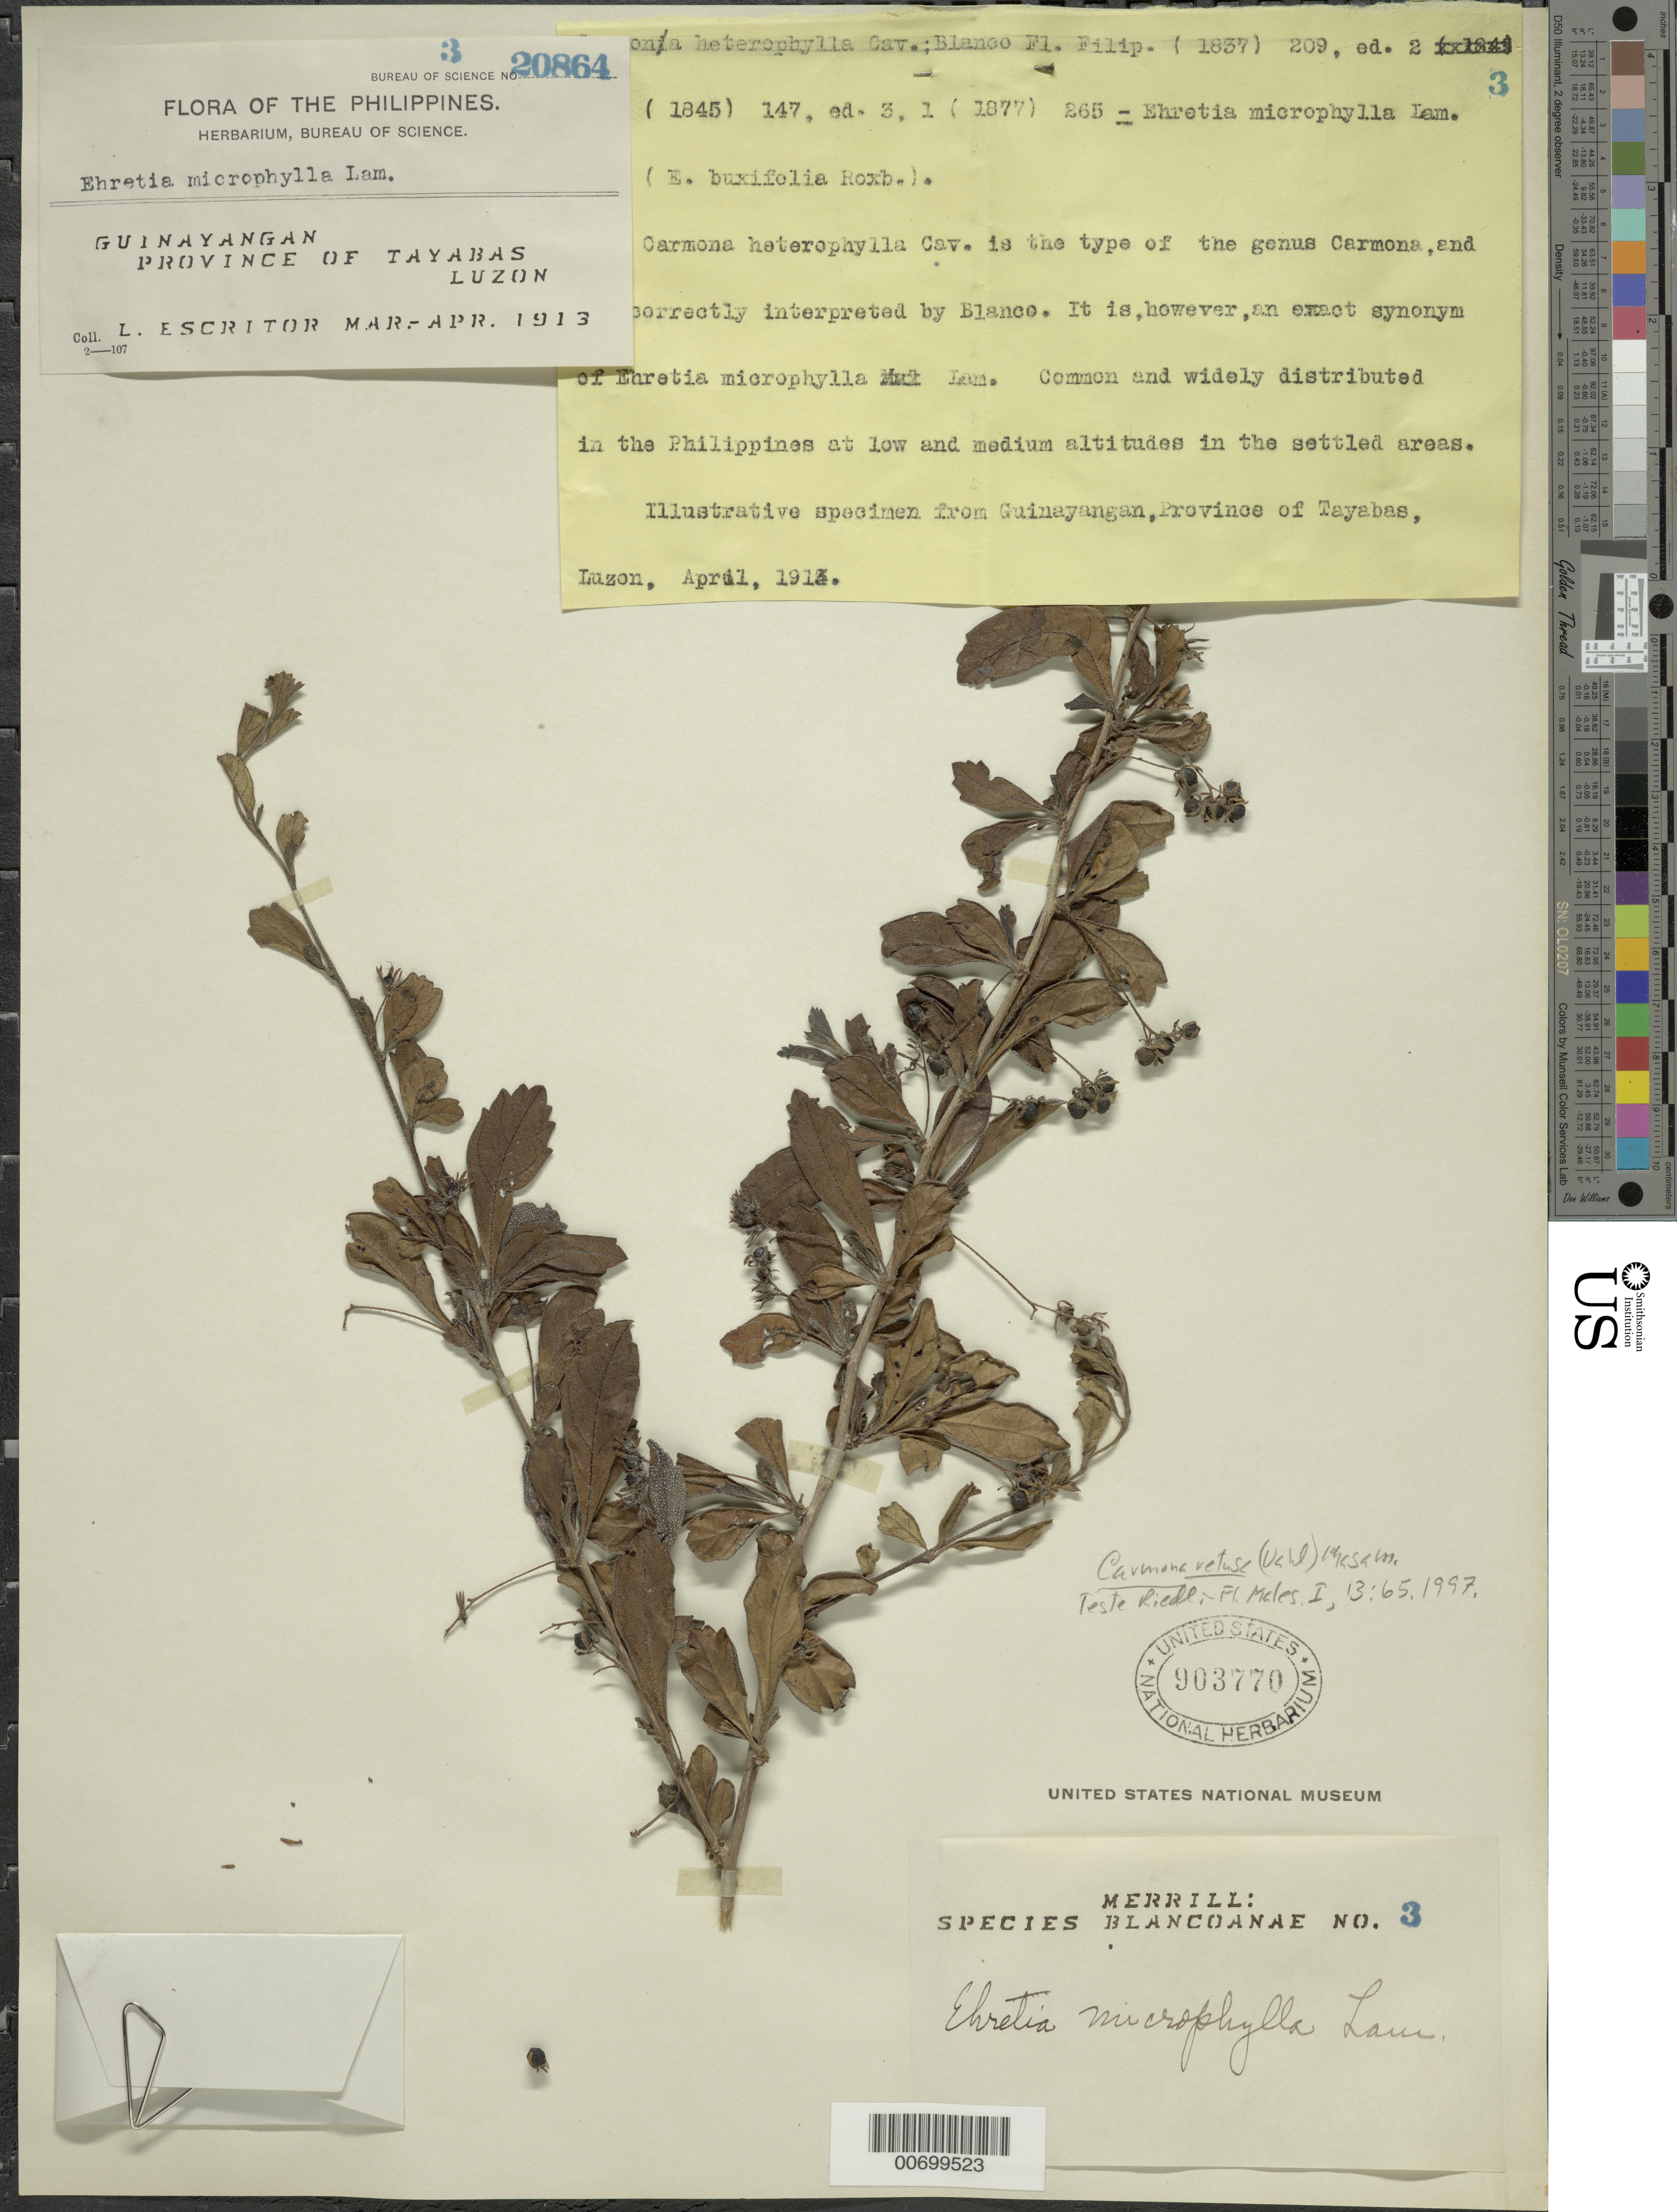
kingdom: Plantae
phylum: Tracheophyta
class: Magnoliopsida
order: Boraginales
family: Ehretiaceae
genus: Carmona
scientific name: Carmona retusa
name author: (Vahl) Masam.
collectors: L. Escritor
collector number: Sp. Blancoan. 0003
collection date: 1913-04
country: Philippines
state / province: Calabarzon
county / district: Quezon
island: Luzon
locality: Guinayangan. Tayabas.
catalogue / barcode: US 903770